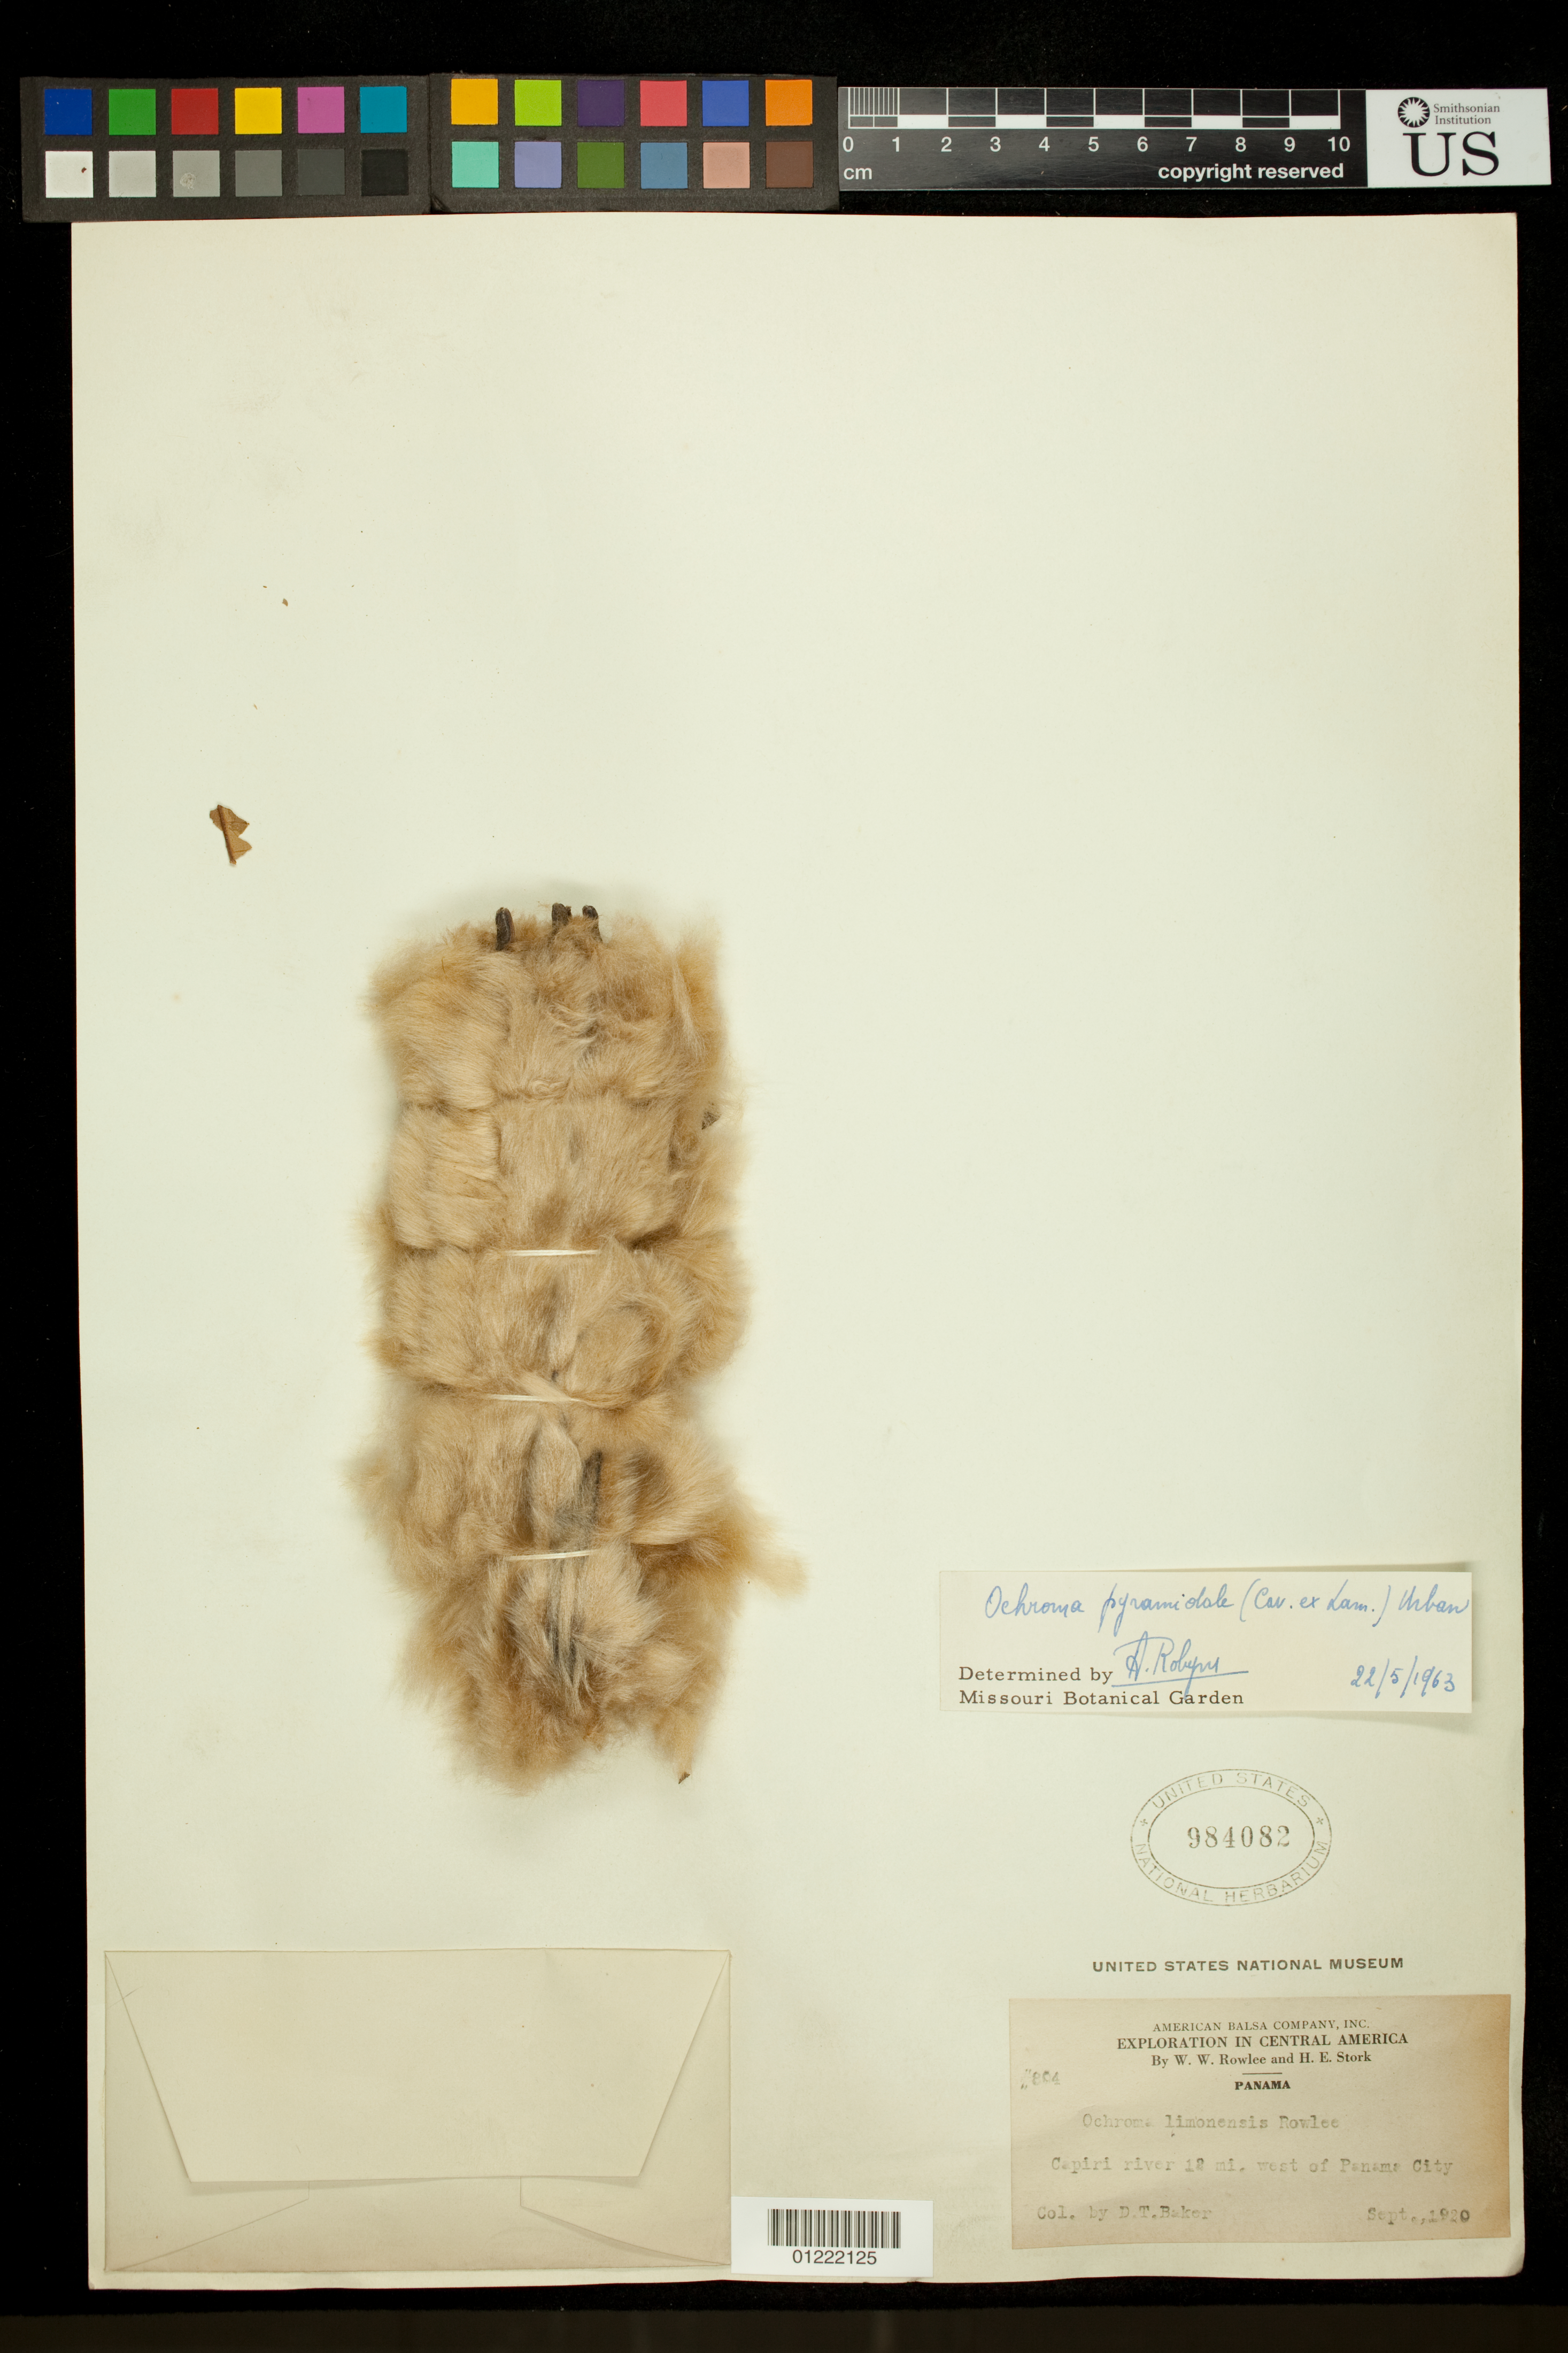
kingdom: Plantae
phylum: Tracheophyta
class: Magnoliopsida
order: Malvales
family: Malvaceae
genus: Ochroma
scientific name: Ochroma pyramidale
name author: (Cav. ex Lam.) Urb.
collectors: D. T. Baker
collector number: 804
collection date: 1920-09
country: Panama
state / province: Panamá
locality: Capiri river 12 mi. west of Panama City.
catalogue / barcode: US 984082